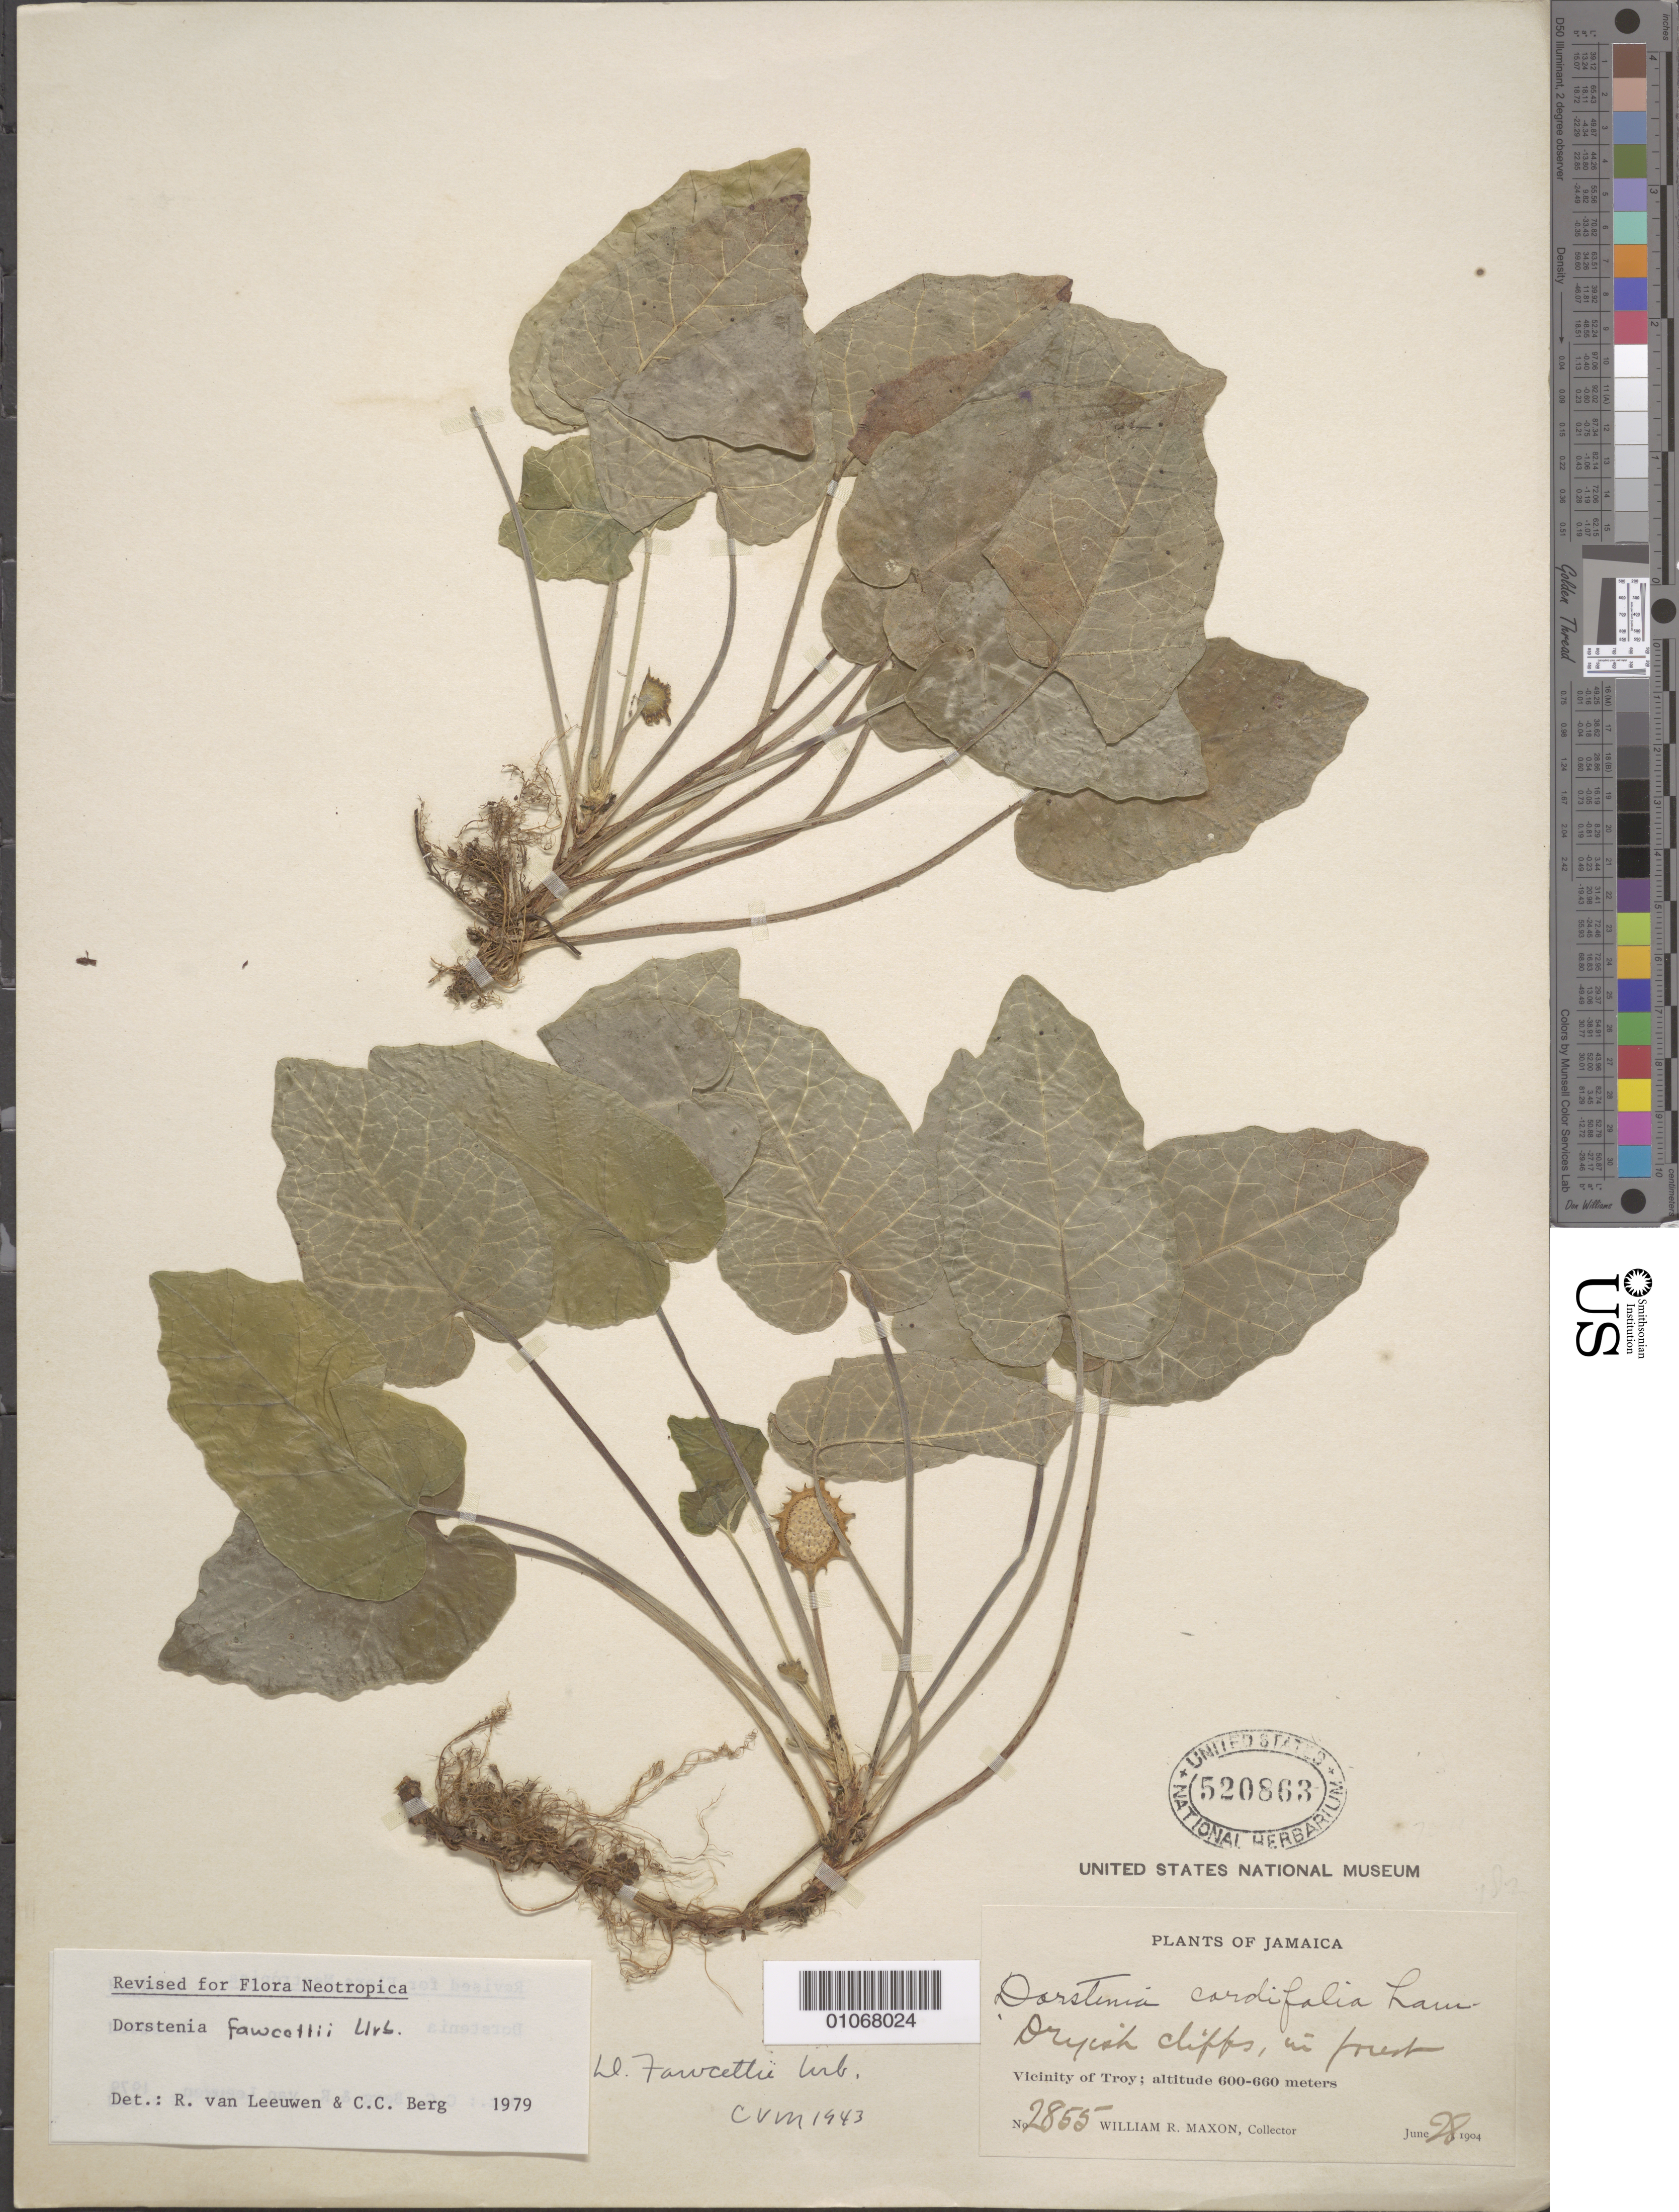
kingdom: Plantae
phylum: Tracheophyta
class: Magnoliopsida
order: Rosales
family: Moraceae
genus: Dorstenia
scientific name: Dorstenia fawcettii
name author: Urb.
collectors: W. R. Maxon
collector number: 2855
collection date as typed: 28 Jun 1904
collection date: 1904-06-28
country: Jamaica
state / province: Trelawny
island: Jamaica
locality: Vicinity of Troy.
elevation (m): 600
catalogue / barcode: US 520863